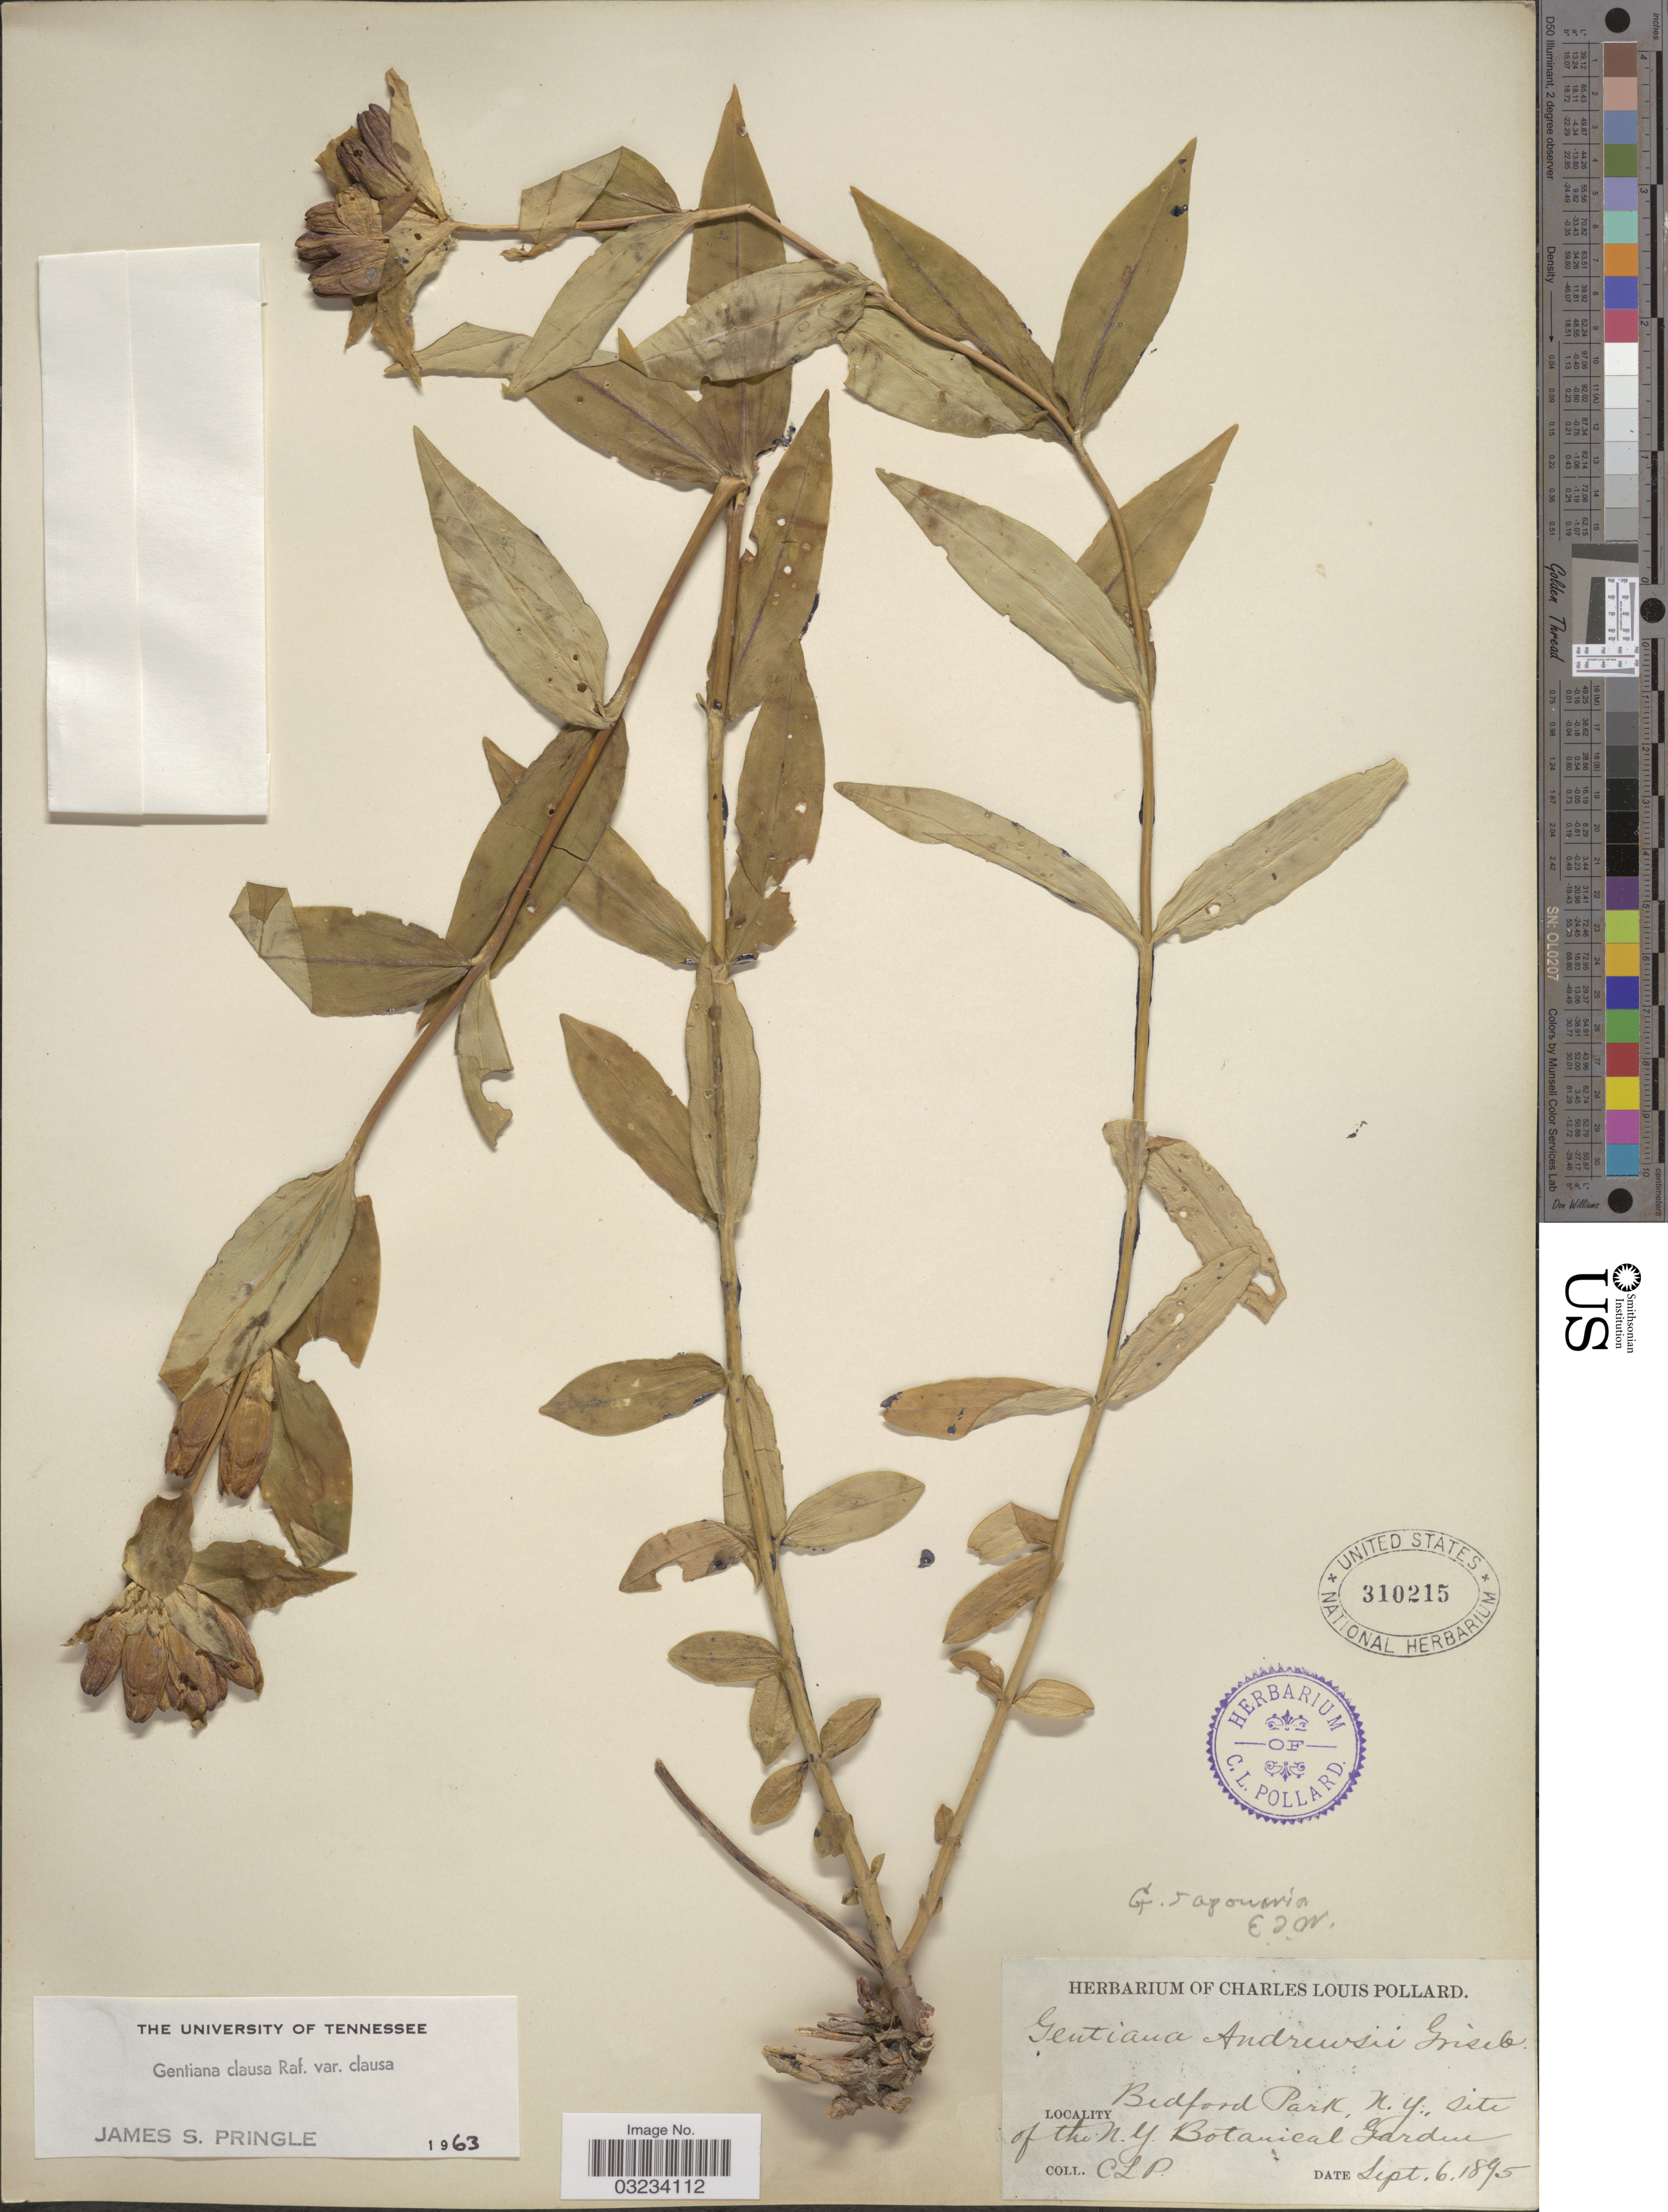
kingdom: Plantae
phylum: Tracheophyta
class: Magnoliopsida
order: Gentianales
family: Gentianaceae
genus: Gentiana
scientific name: Gentiana clausa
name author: Raf.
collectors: C. L. Pollard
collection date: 1895-09-06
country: United States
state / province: New York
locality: Bedford Park, N.Y. site of the N.Y. Botanical Garden.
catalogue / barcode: US 310215